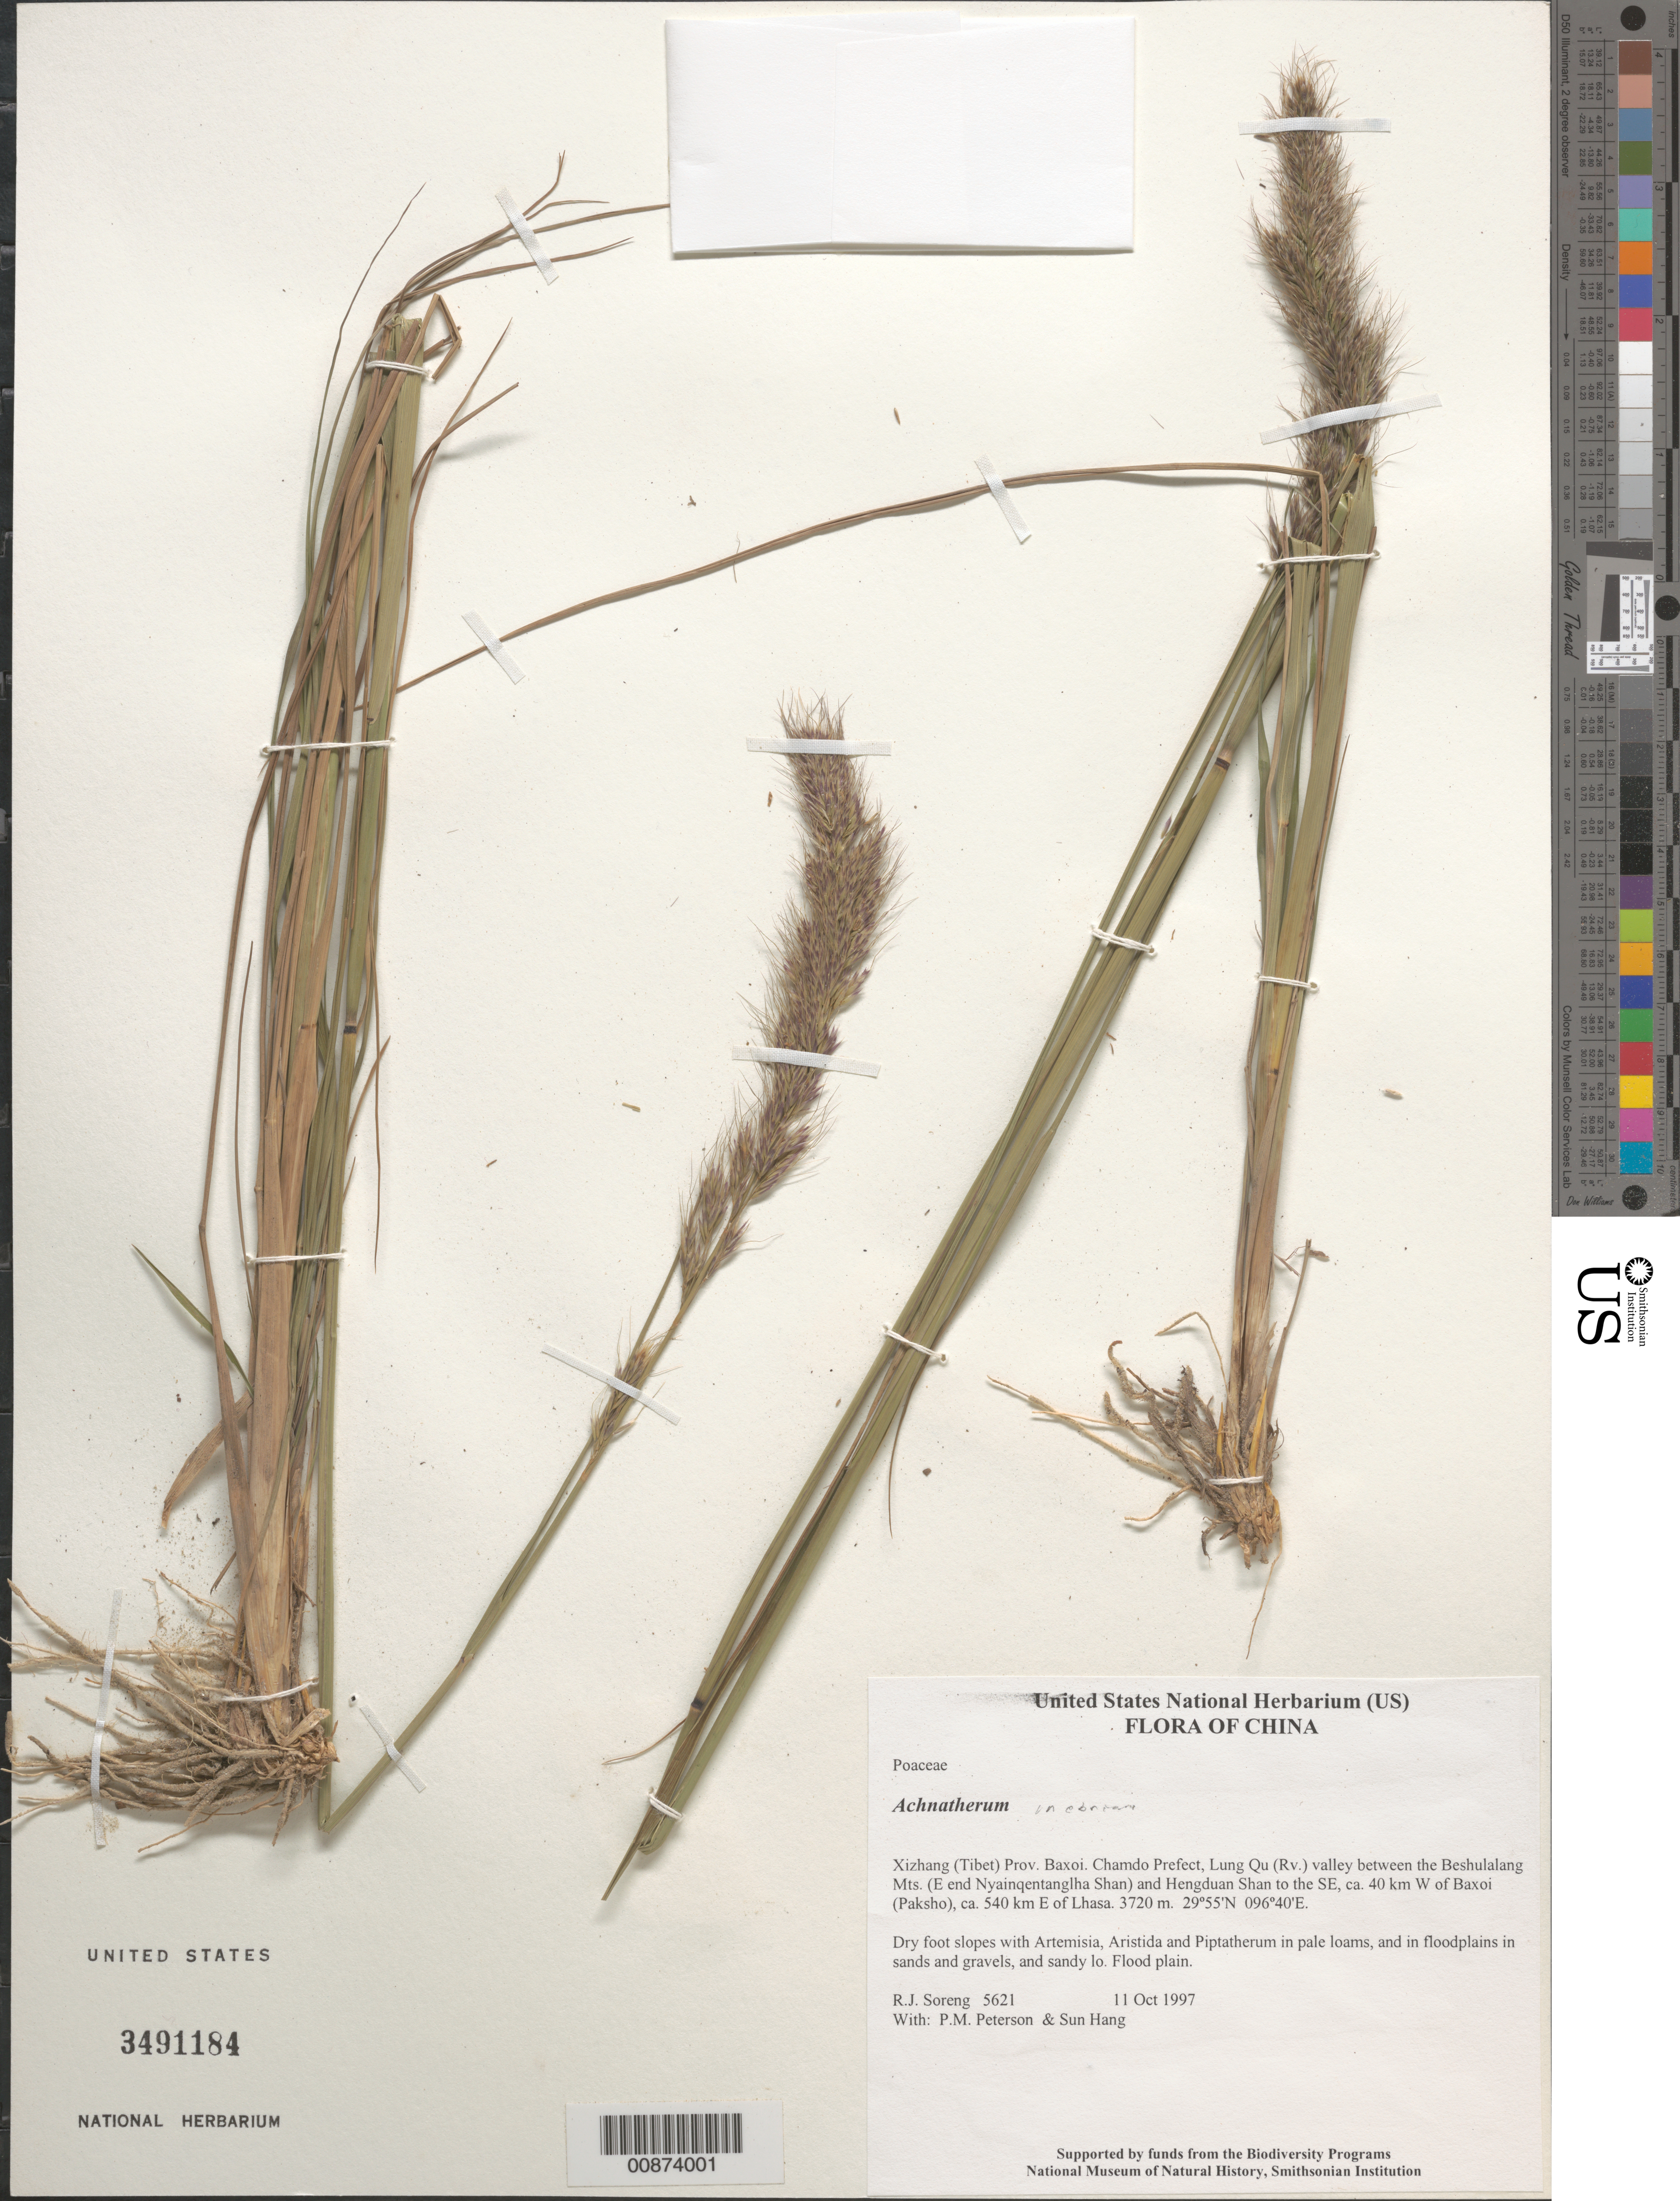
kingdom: Plantae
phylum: Tracheophyta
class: Liliopsida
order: Poales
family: Poaceae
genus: Achnatherum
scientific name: Achnatherum inebrians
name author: (Hance) Keng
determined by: Soreng, Robert J., Research Associate (BOT), Smithsonian Institution - National Museum of Natural History (UNITED STATES)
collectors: R. J. Soreng, P. M. Peterson & Sun Hang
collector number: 5621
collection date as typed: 11 Oct 1997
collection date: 1997-10-11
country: China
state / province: Xizang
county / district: Baxoi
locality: Chamdo Prefect, Lung Qu (Rv.) valley between the Beshulalang Mts. (E end Nyainqentanglha Shan) and Hengduan Shan to the SE, ca. 40 km W of Baxoi (Paksho), ca. 540 km E of Lhasa.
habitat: Dry foot slopes with Artemisia, Aristida and Piptatherum in pale loams, and in floodplains in sands and gravels, and sandy lo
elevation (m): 3720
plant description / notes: KUN, PE, US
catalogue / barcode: US 3491184